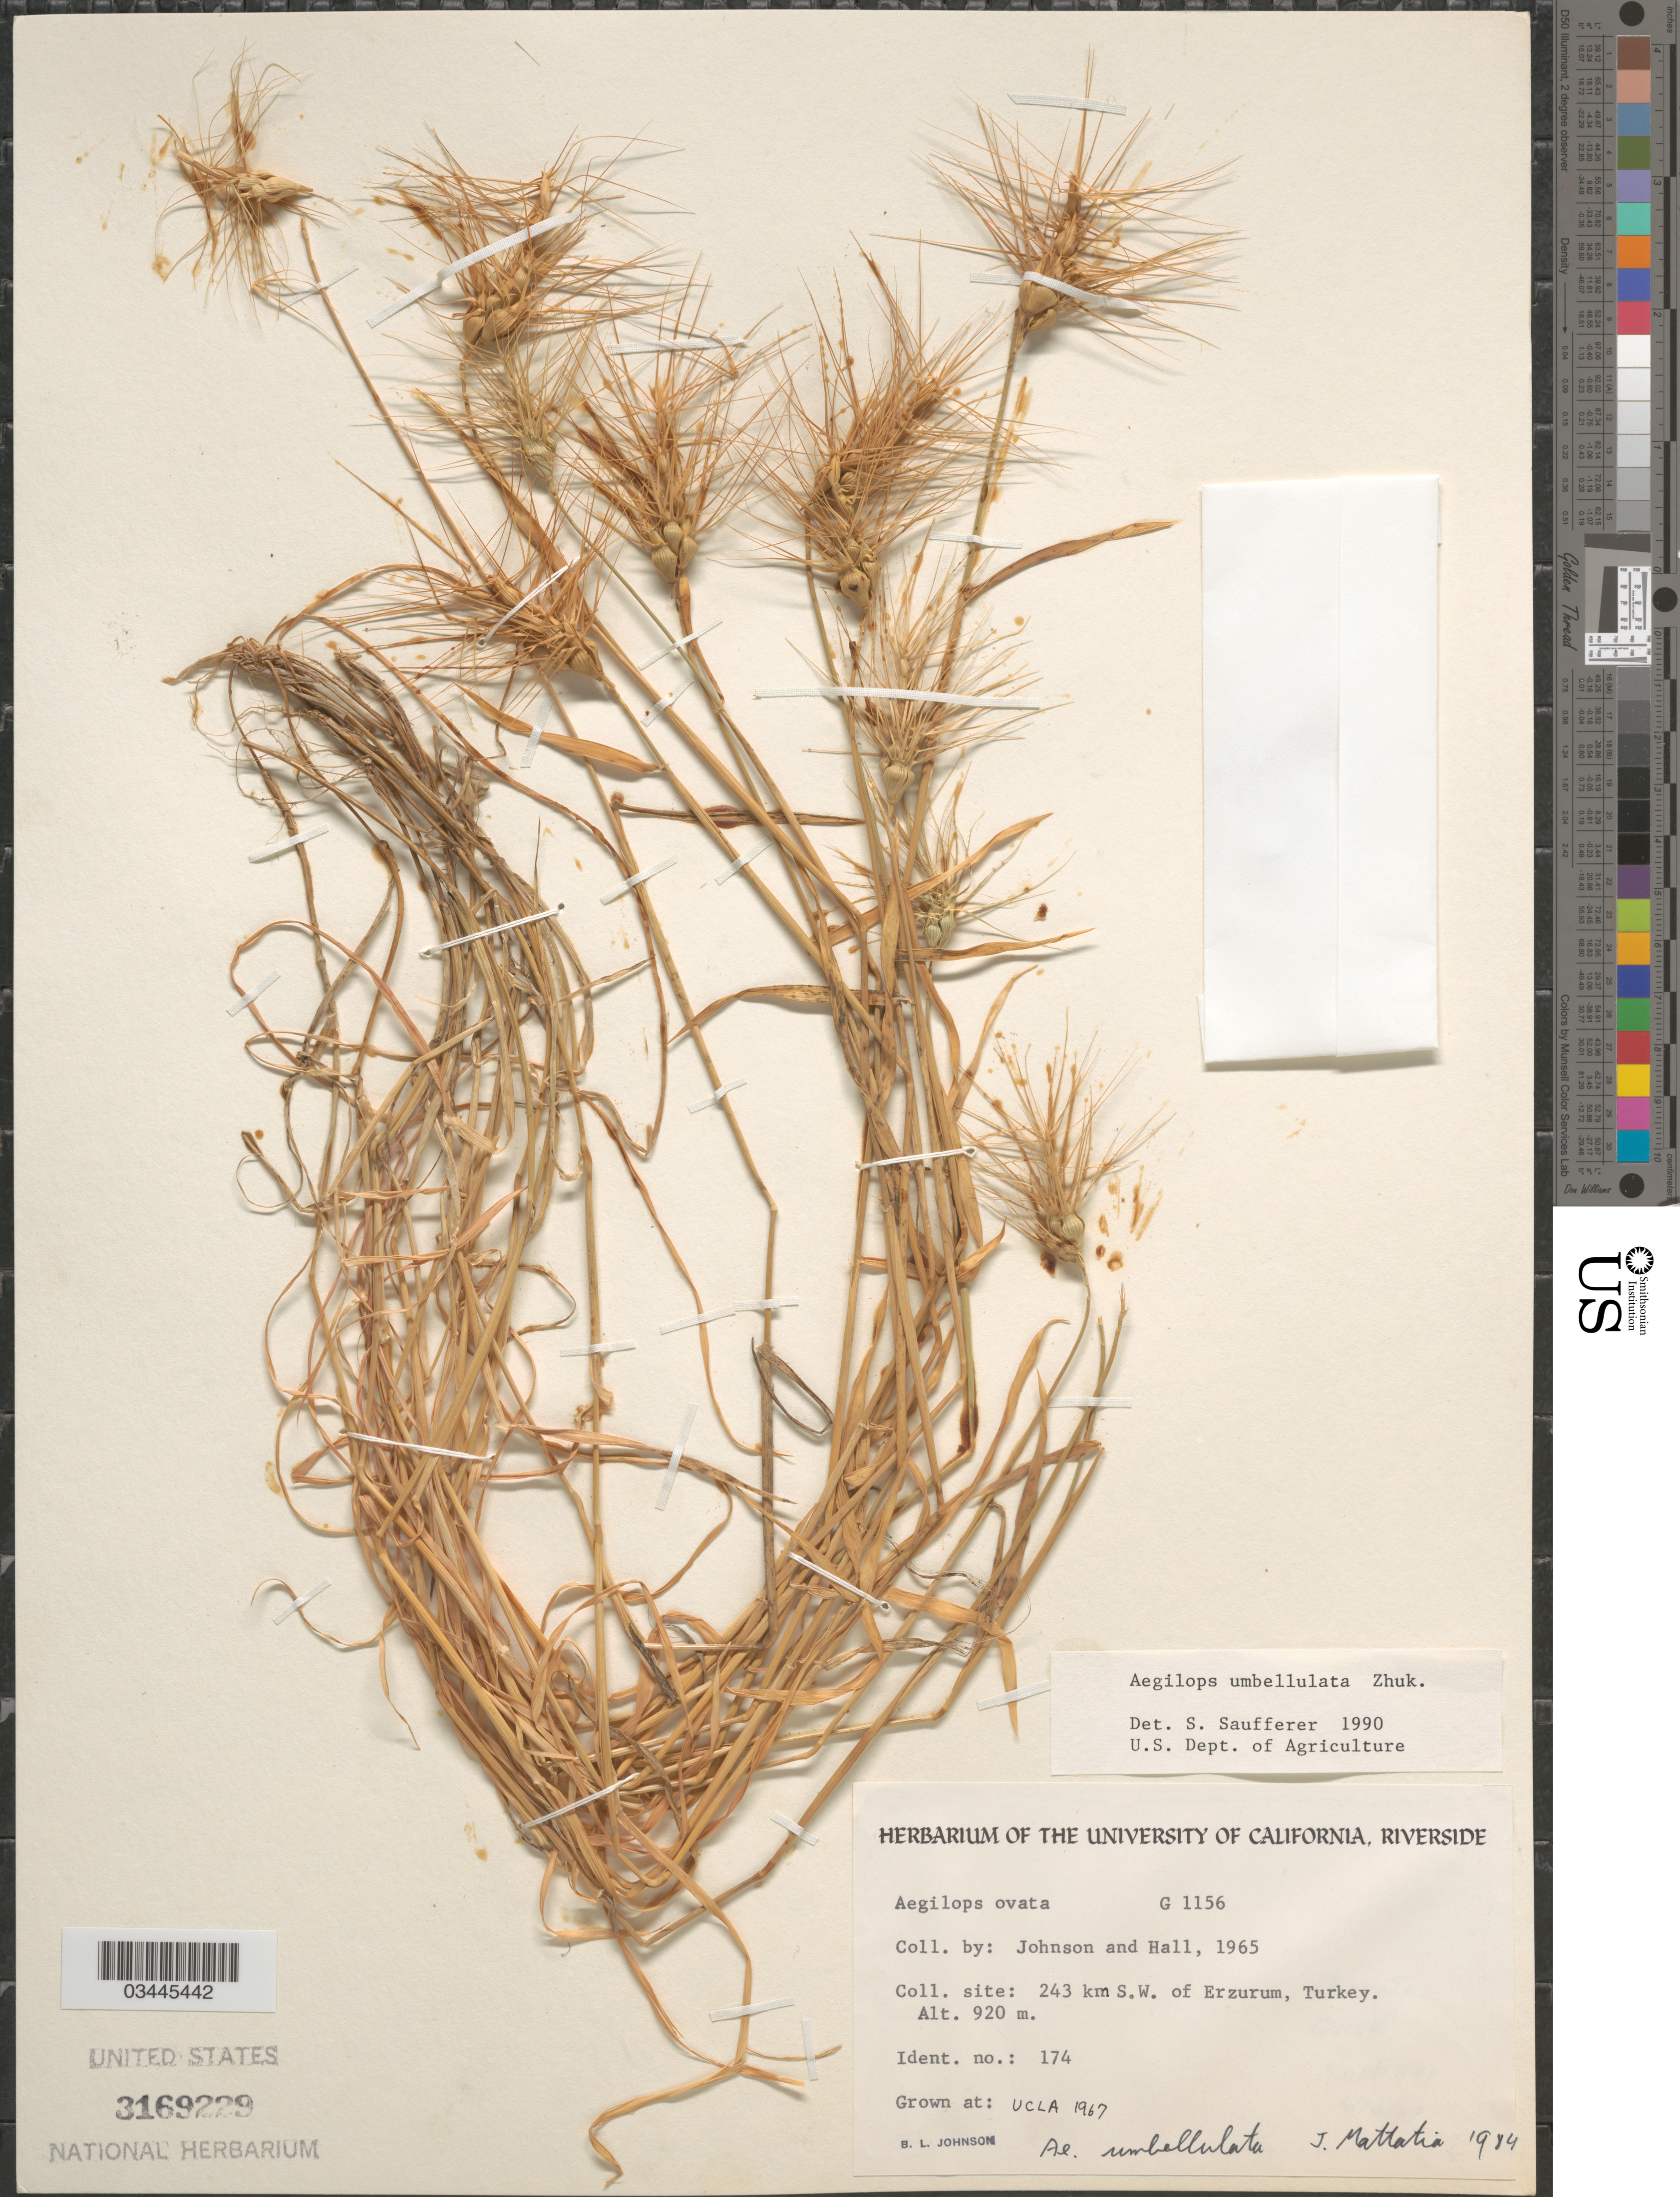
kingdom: Plantae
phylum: Tracheophyta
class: Liliopsida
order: Poales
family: Poaceae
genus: Aegilops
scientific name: Aegilops umbellulata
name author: Zhuk.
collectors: B. Johnson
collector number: G1156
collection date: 1967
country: United States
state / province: California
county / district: Los Angeles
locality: UCLA.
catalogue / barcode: US 3169229